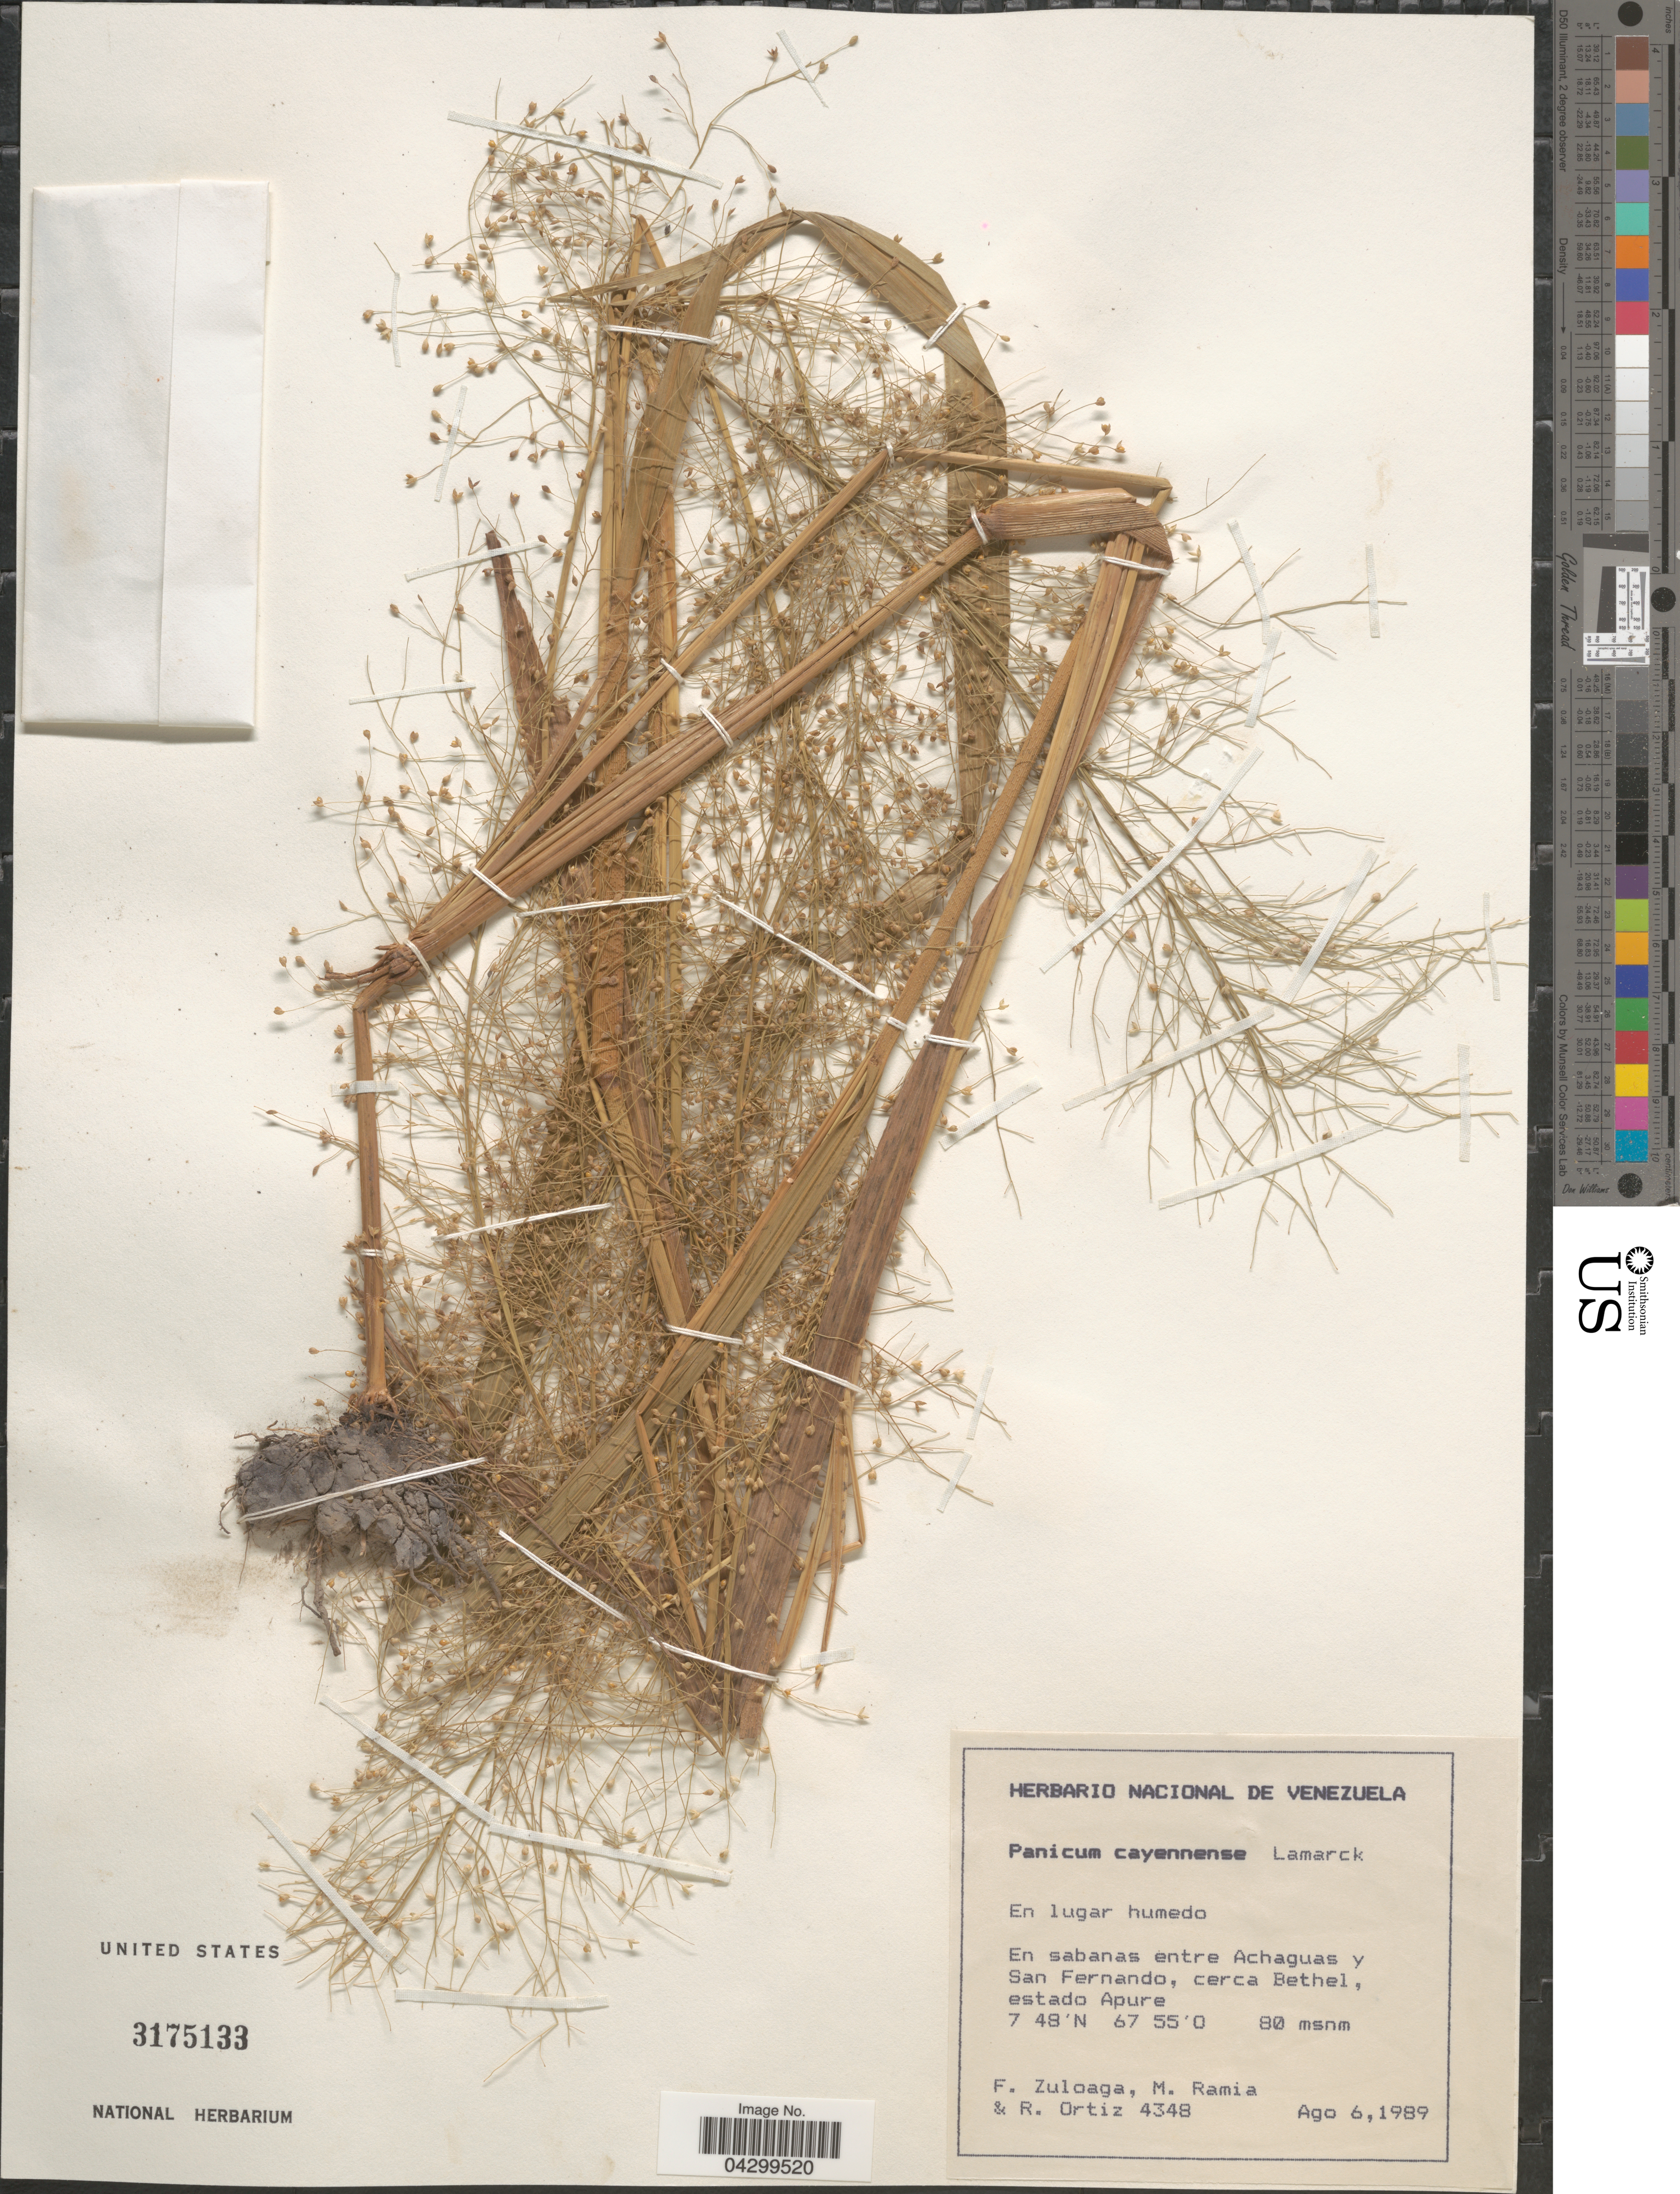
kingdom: Plantae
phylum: Tracheophyta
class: Liliopsida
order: Poales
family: Poaceae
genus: Panicum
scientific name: Panicum cayennense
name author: Lam.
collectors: F. Zuloaga, M. Ramia & R. Ortiz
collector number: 4348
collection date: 1989-08-06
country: Venezuela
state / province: Apure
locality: En sabanas entre Achaguas y San Fernando, cerca Bethel.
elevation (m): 80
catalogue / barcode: US 3175133